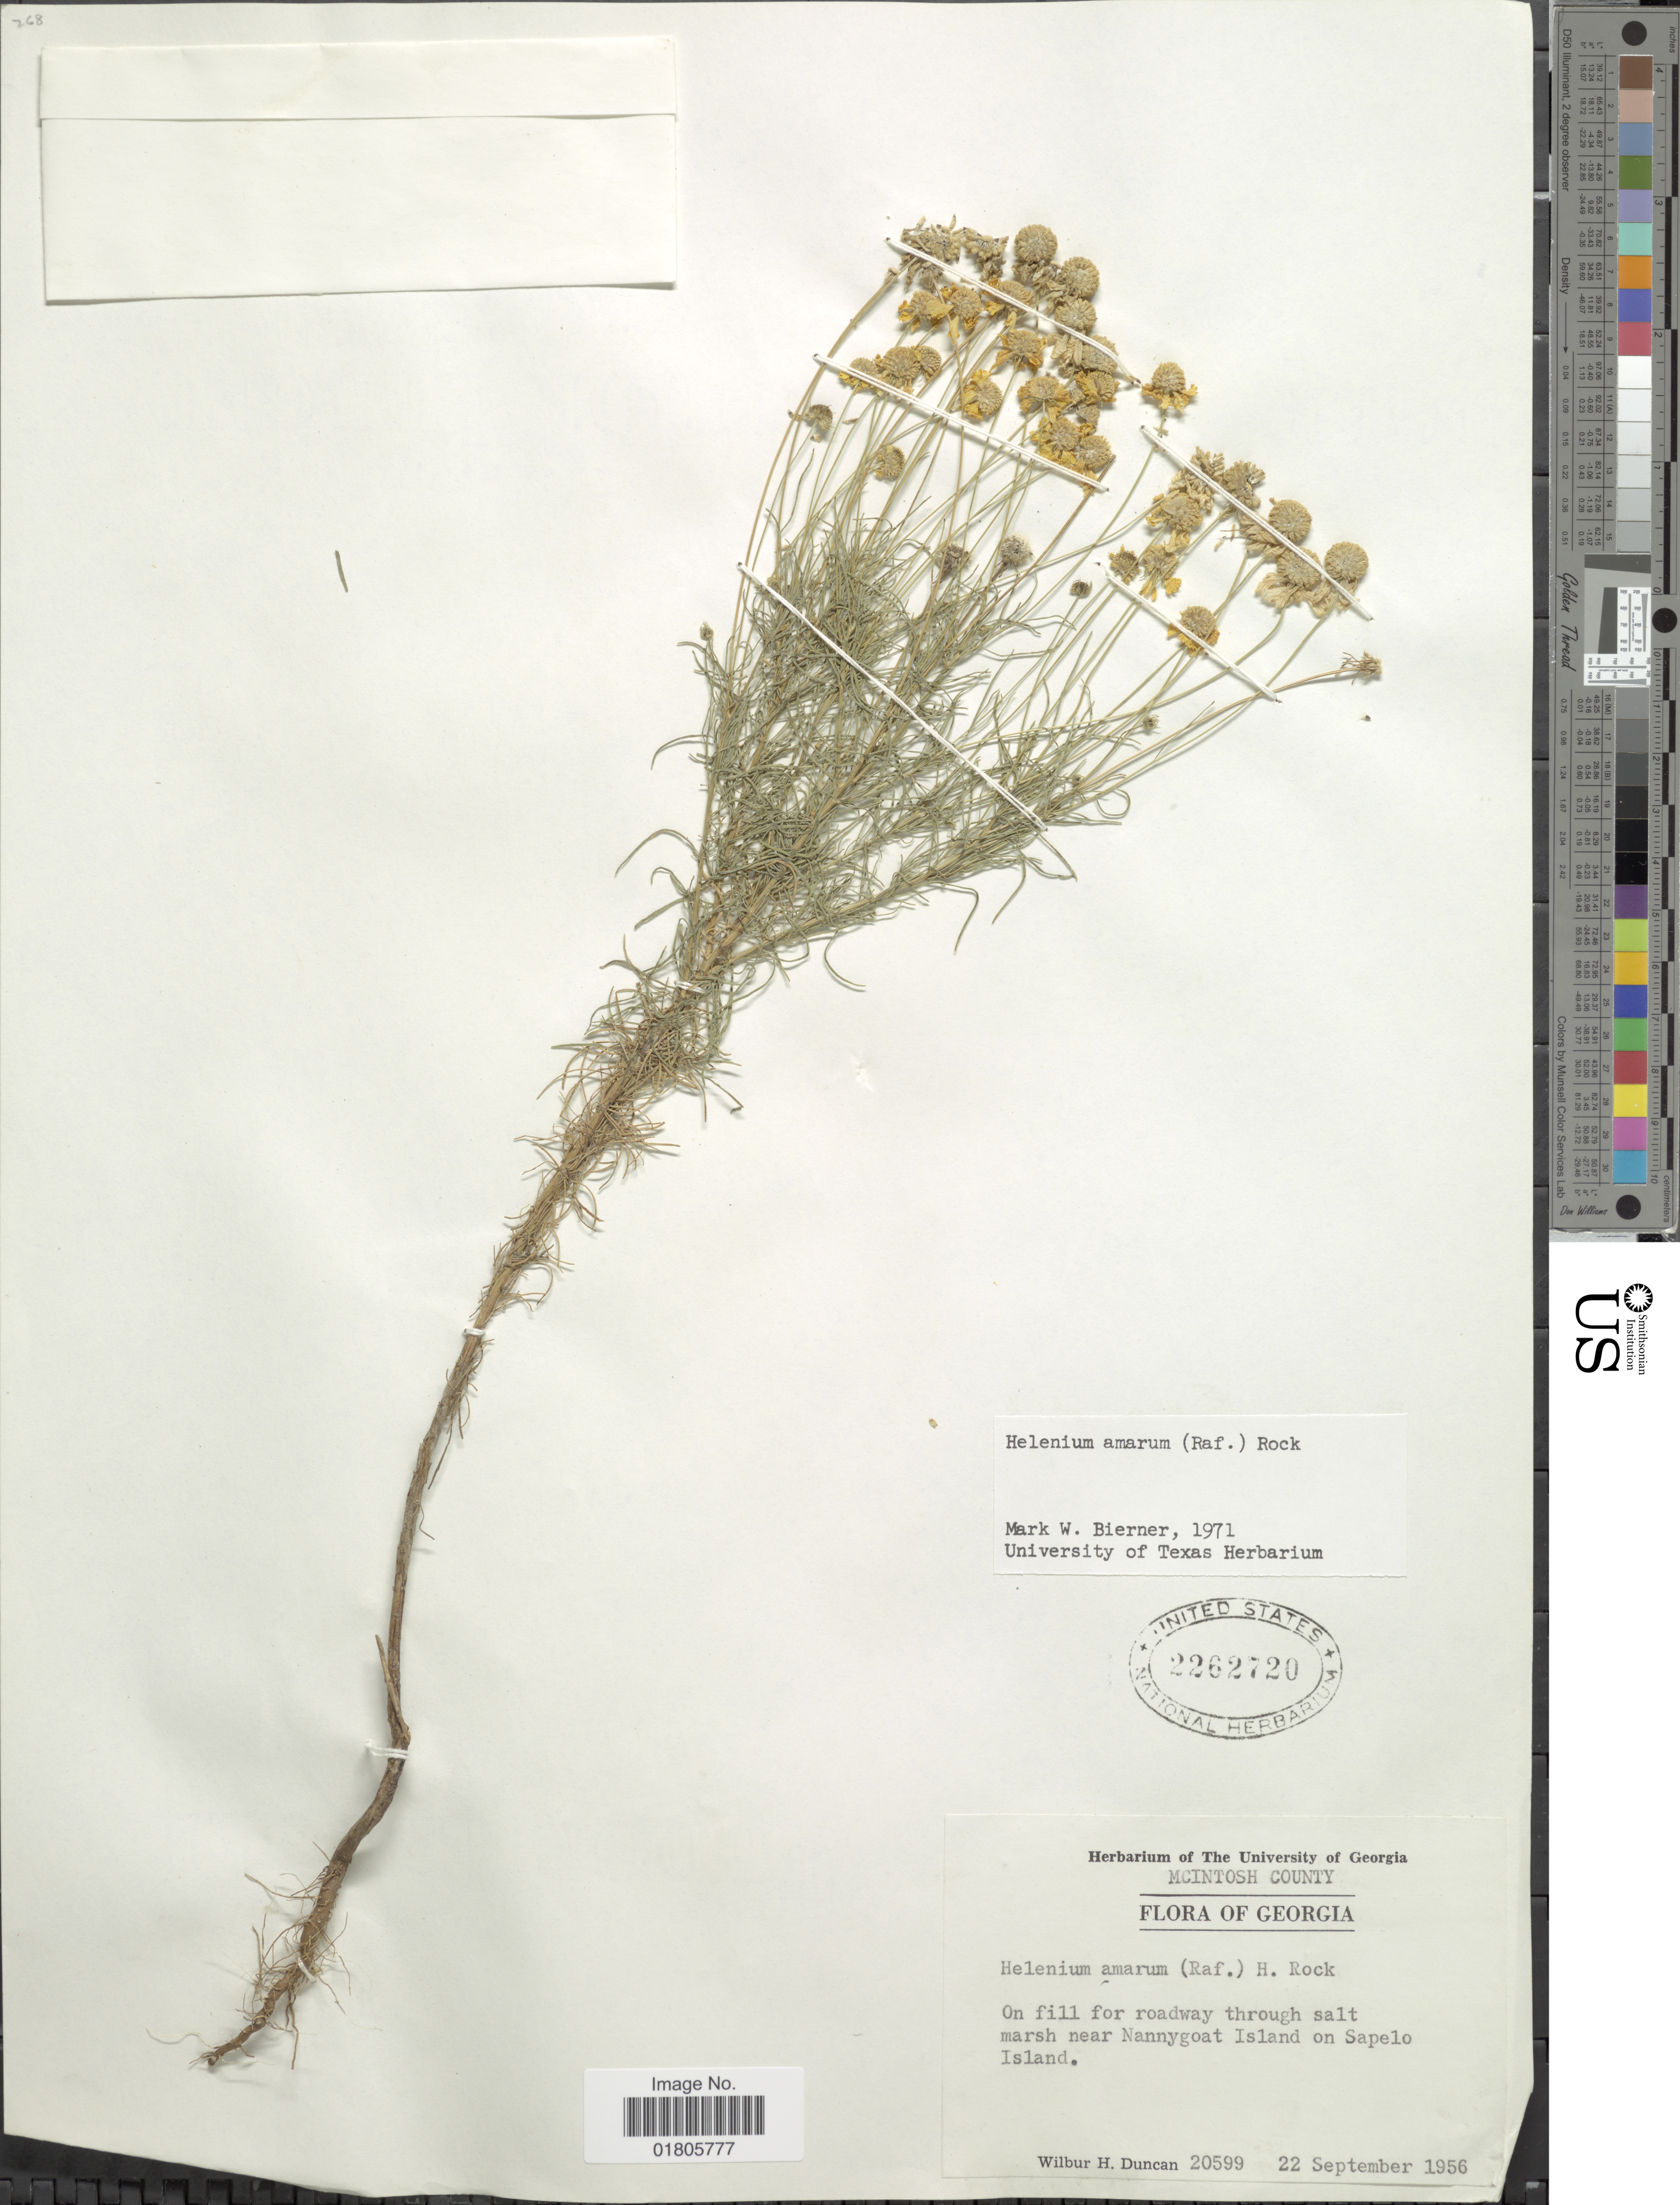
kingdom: Plantae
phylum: Tracheophyta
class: Magnoliopsida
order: Asterales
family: Asteraceae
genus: Helenium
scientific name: Helenium amarum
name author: (Raf.) H. Rock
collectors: W. H. Duncan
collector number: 20599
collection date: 1956-09-22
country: United States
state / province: Georgia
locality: McIntosh County. Near Nannygoat Island on Sapelo Island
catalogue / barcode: US 2262720